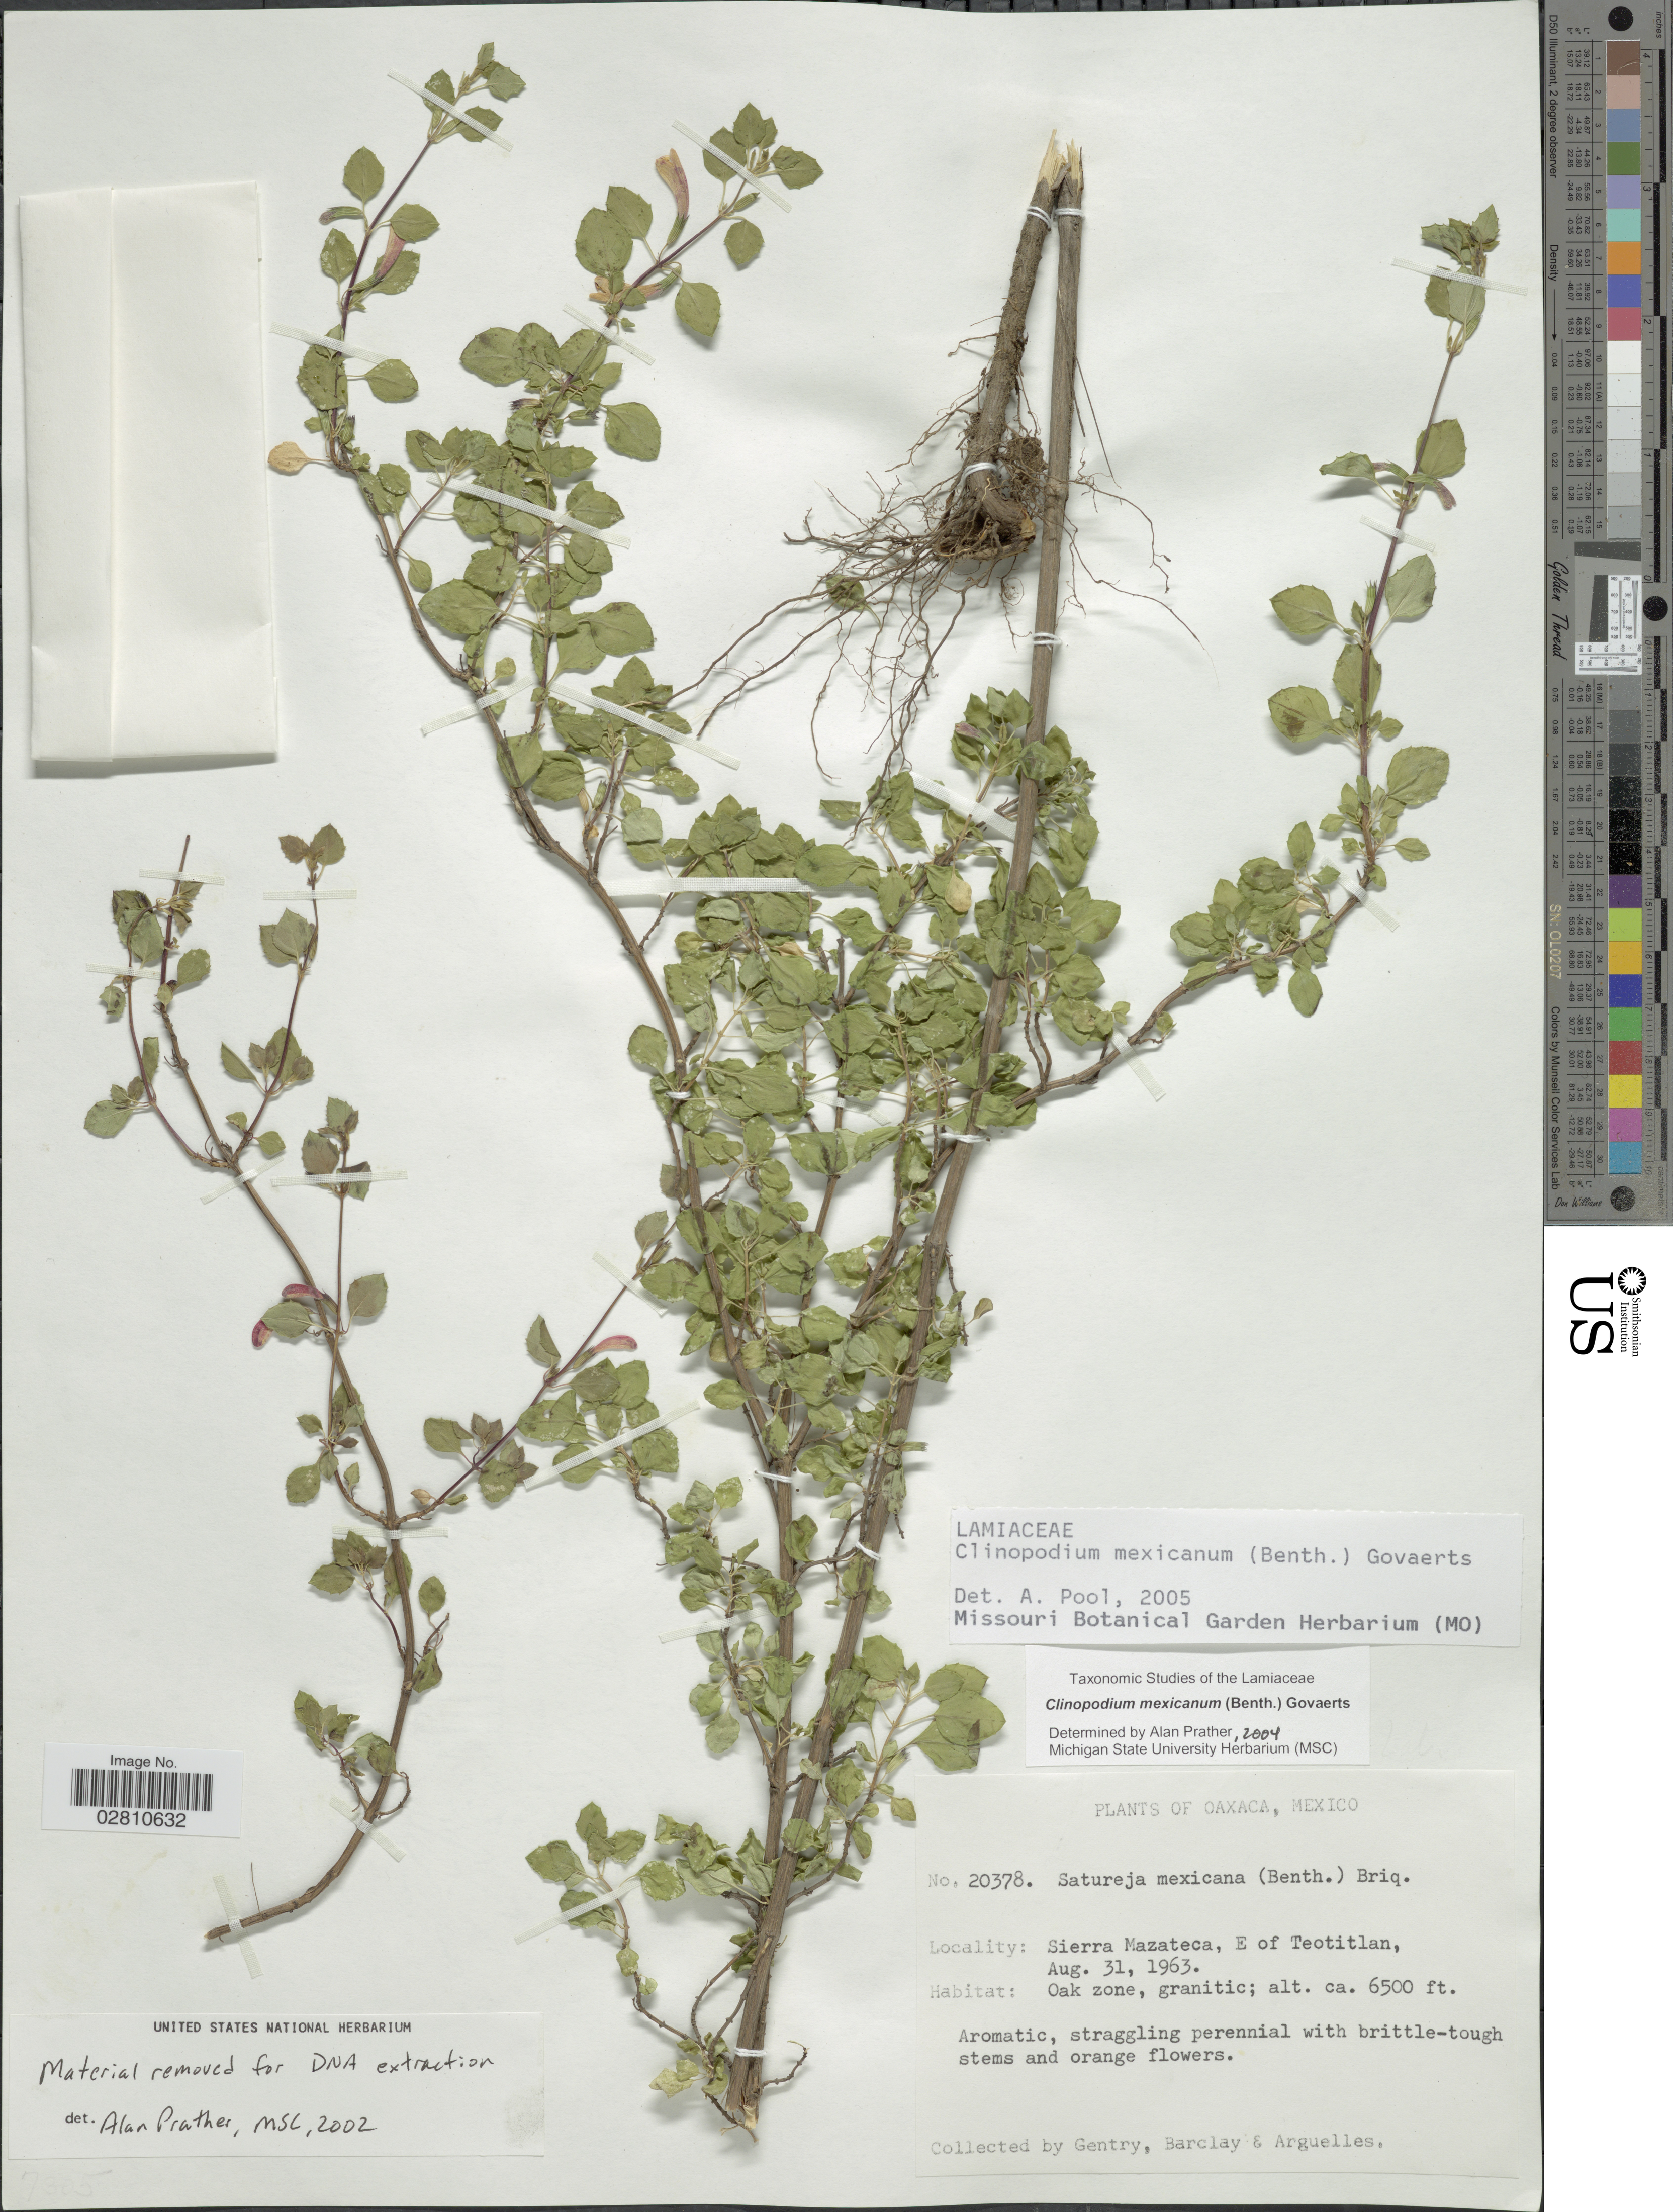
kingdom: Plantae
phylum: Tracheophyta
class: Magnoliopsida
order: Lamiales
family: Lamiaceae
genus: Clinopodium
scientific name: Clinopodium mexicanum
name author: (Benth.) Govaerts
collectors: Gentry, --, -- Barclay & Arguelles, --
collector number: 20378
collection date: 1963-08-31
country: Mexico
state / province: Oaxaca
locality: Sierra Mazateca, E of Teotitlan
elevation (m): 1981